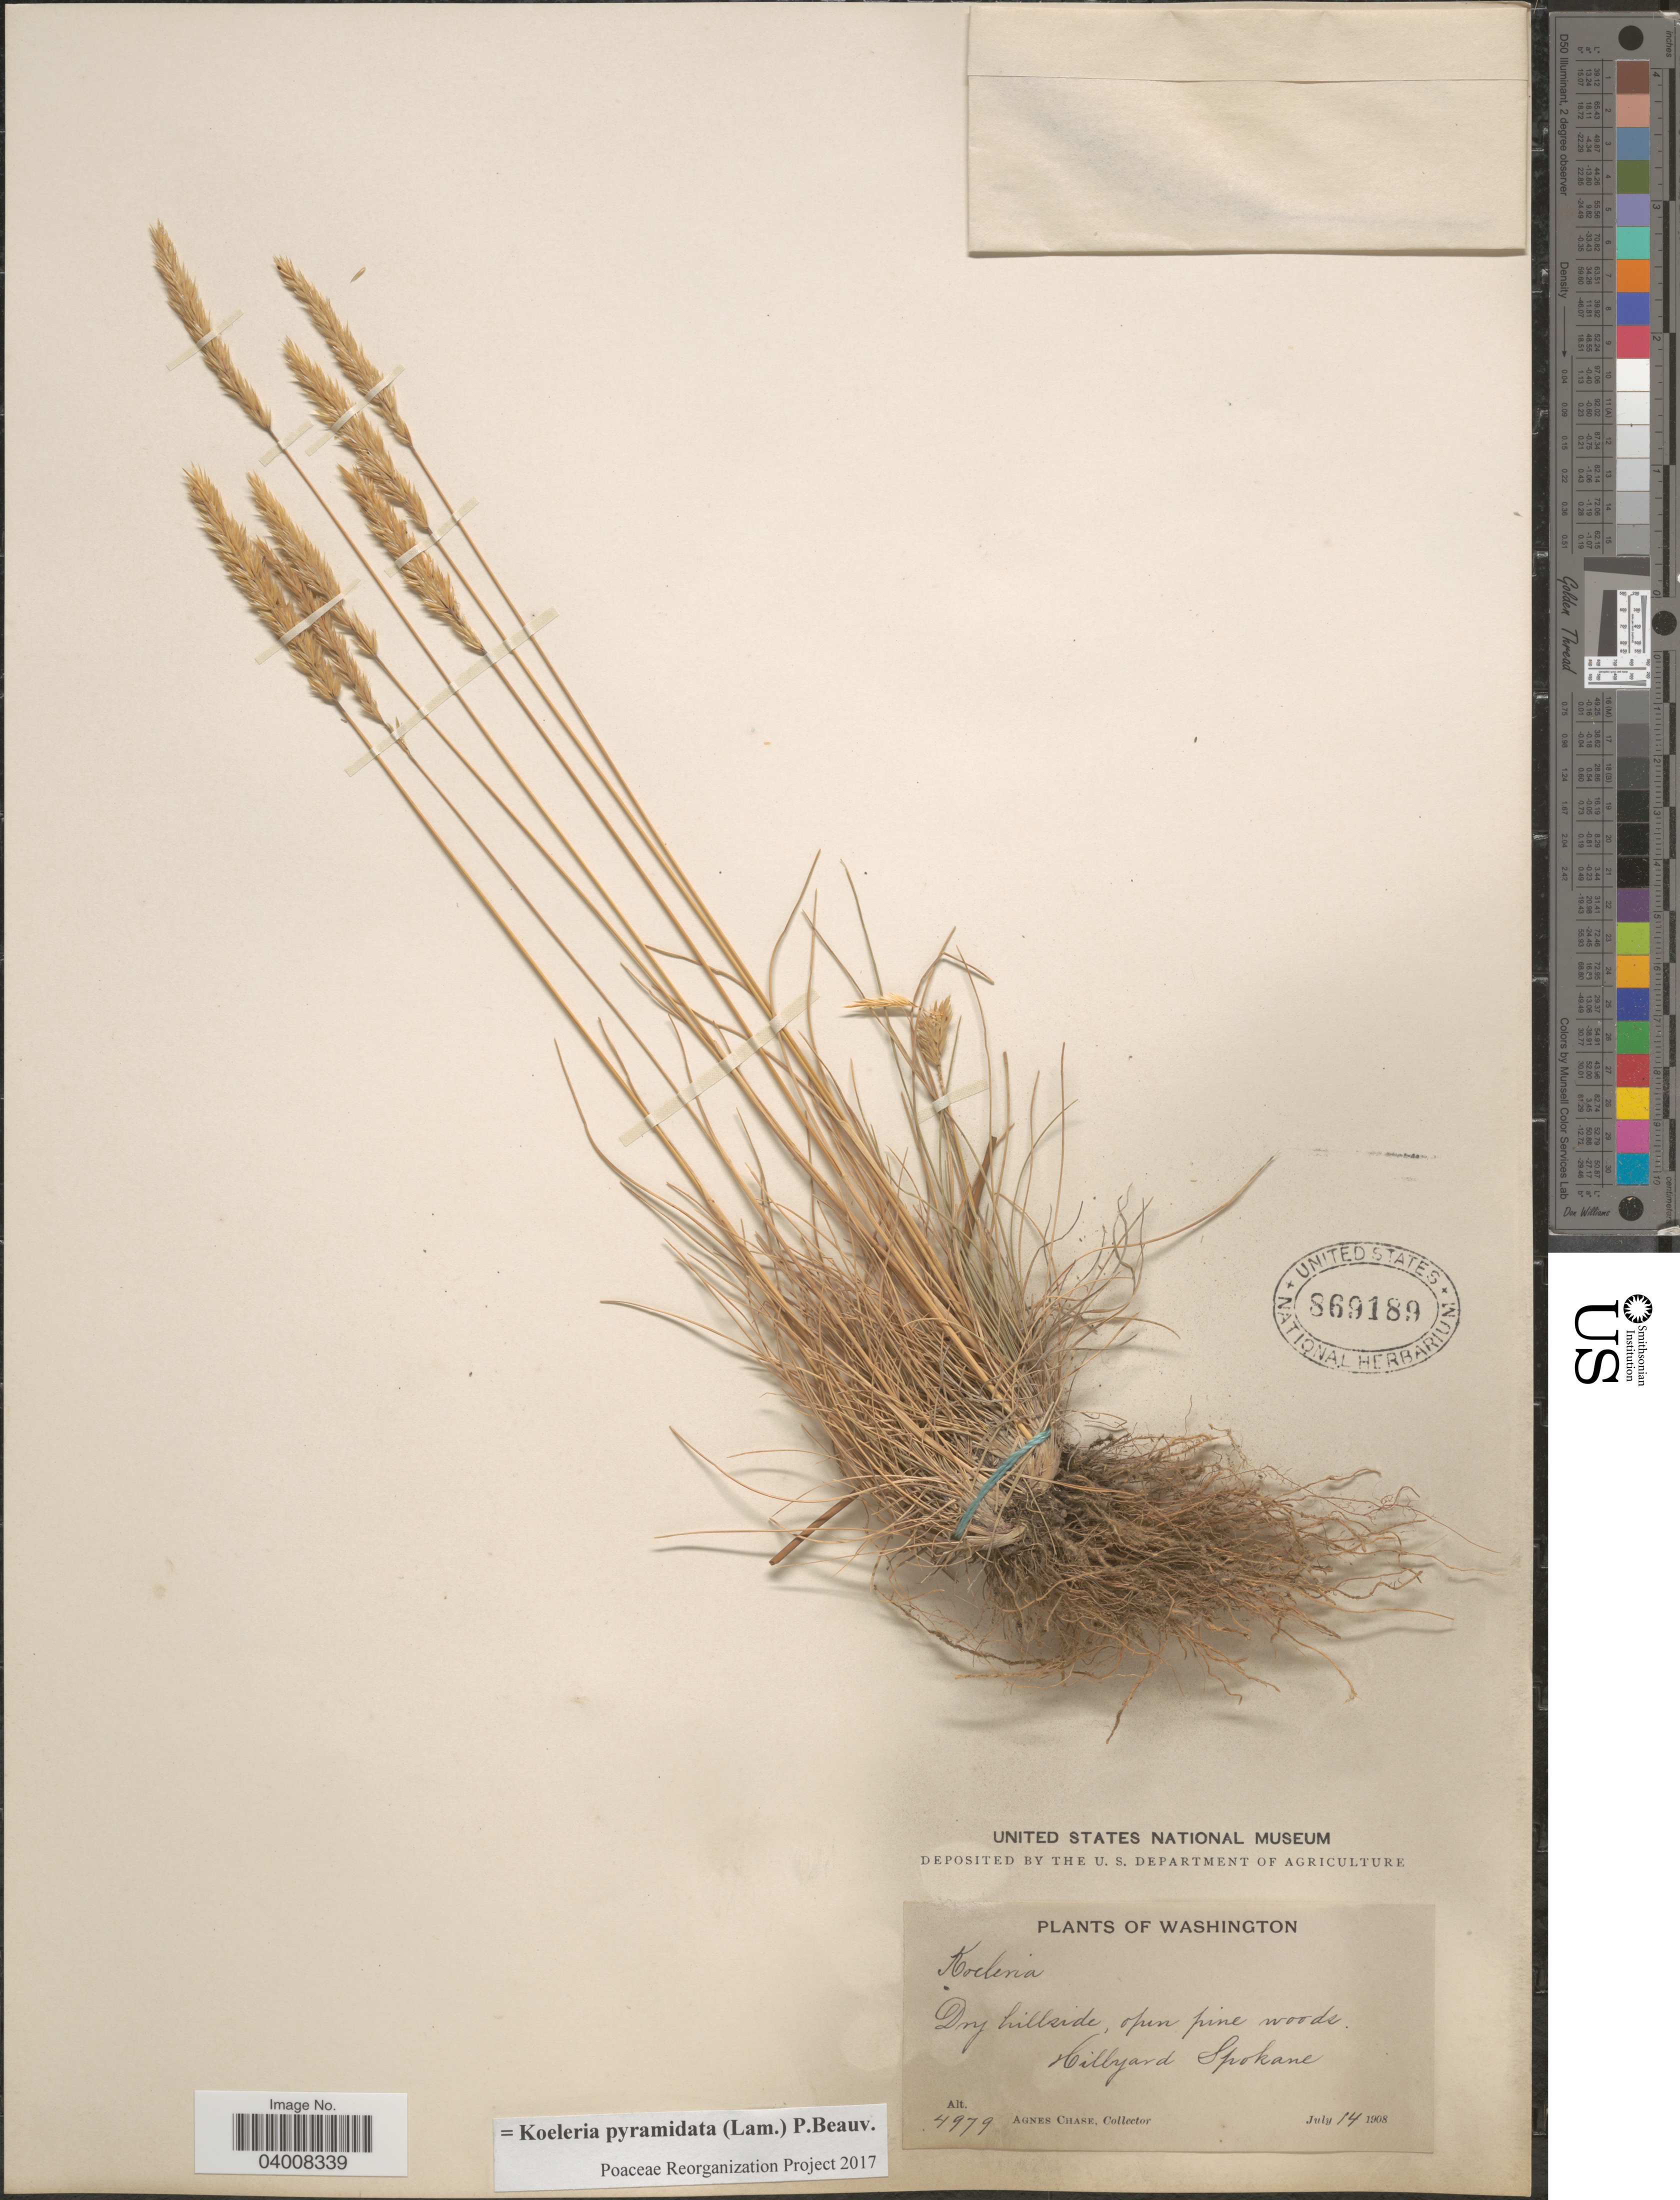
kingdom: Plantae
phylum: Tracheophyta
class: Liliopsida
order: Poales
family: Poaceae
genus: Koeleria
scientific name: Koeleria pyramidata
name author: (Lam.) P. Beauv.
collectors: A. Chase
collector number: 4979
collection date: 1908-07-14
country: United States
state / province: Washington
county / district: Spokane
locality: Hillyard Spokane.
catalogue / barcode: US 869189